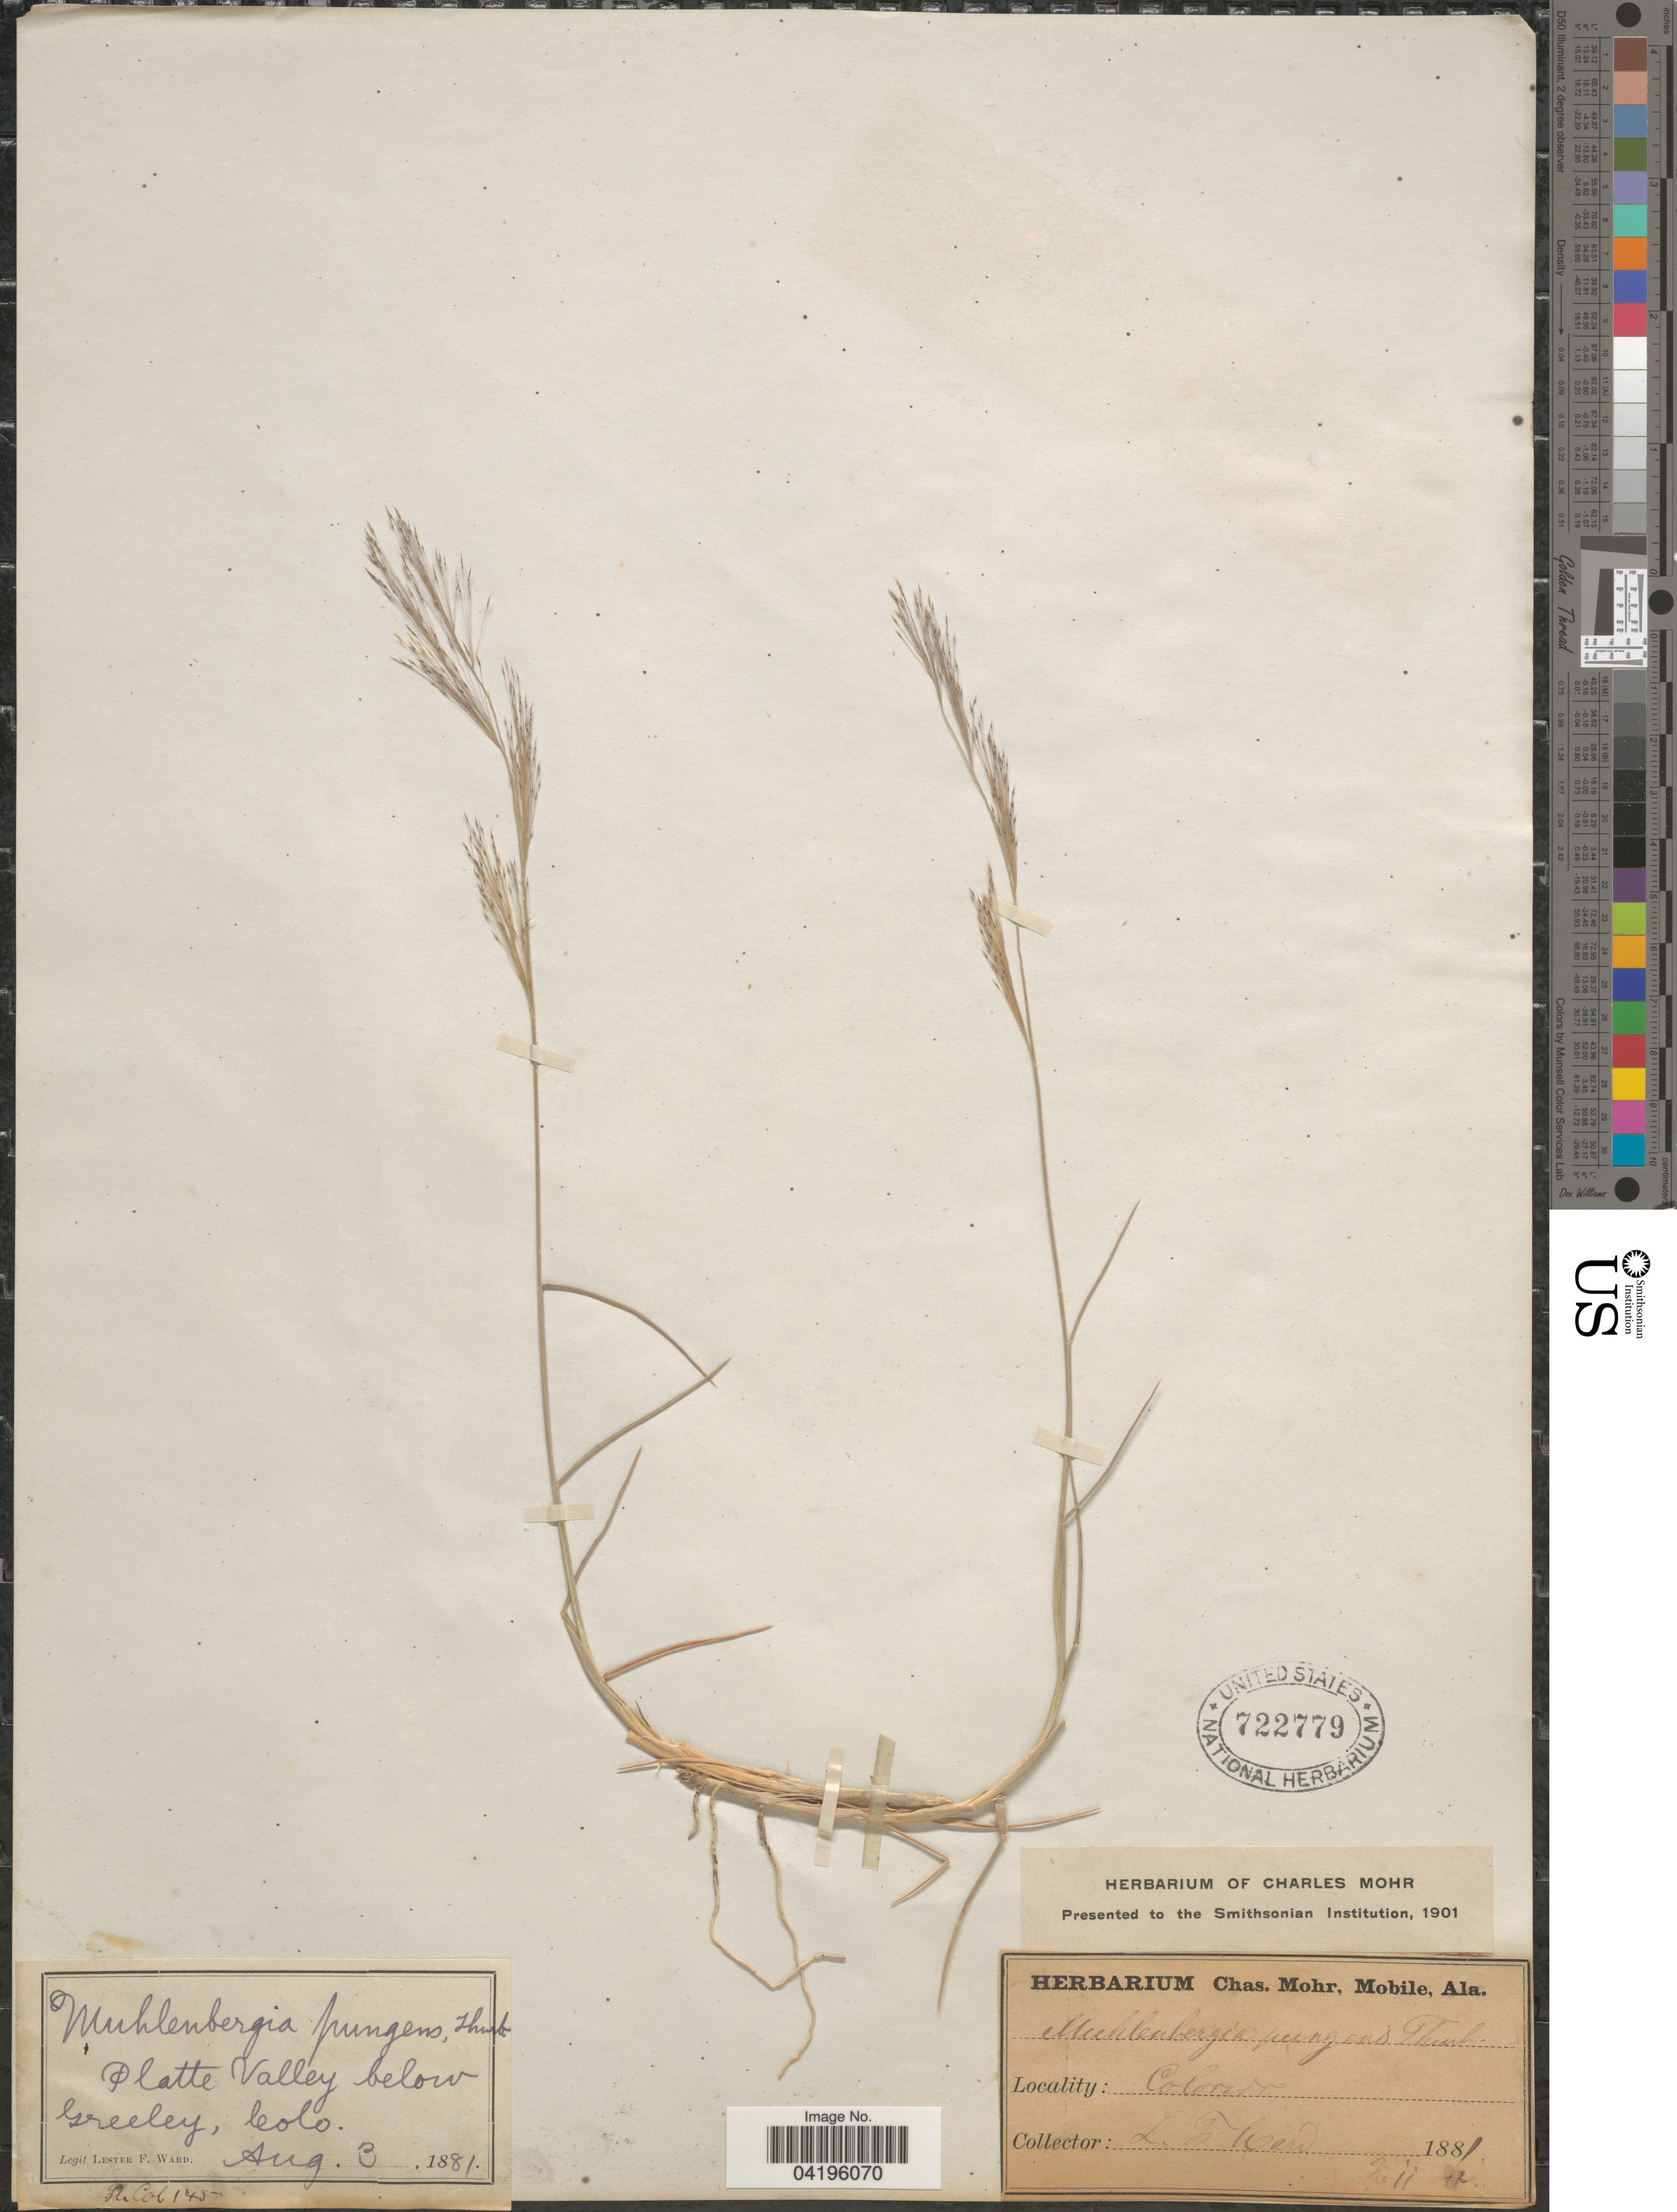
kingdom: Plantae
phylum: Tracheophyta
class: Liliopsida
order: Poales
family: Poaceae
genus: Muhlenbergia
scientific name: Muhlenbergia pungens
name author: Thurb. ex A. Gray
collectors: L. F. Ward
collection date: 1881-08-03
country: United States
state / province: Colorado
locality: Platte Valley below Greeley.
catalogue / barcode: US 722779